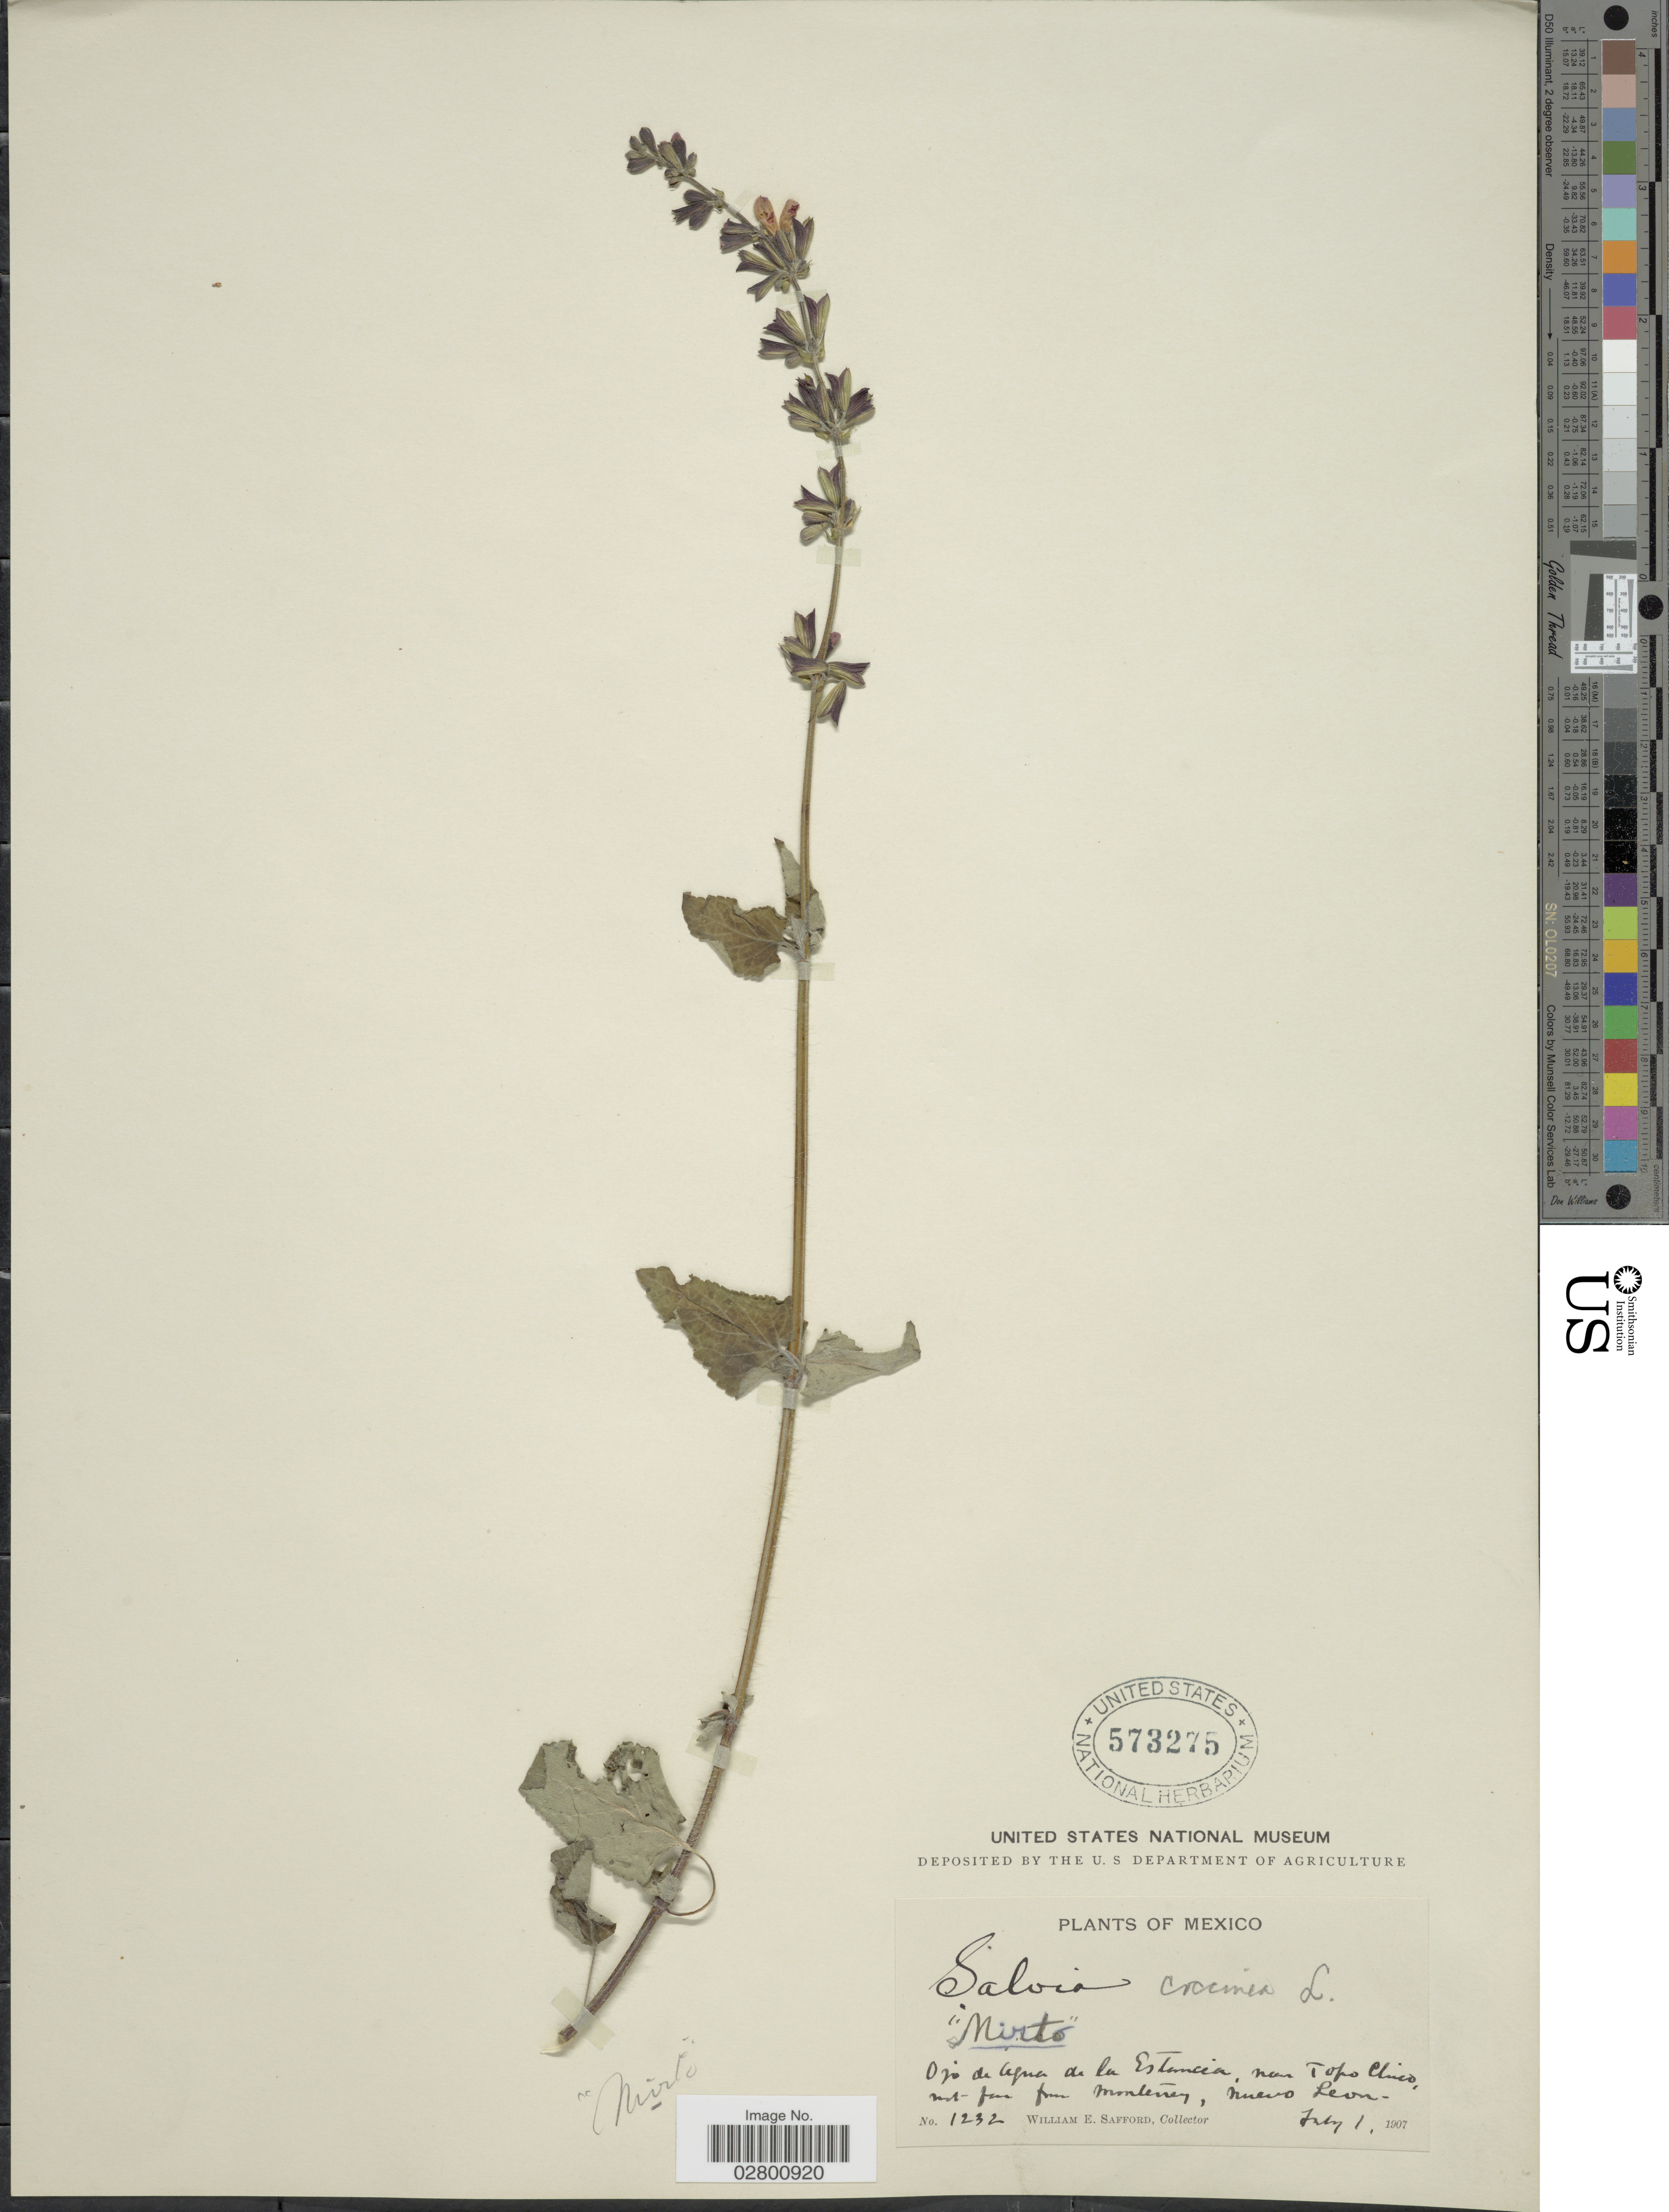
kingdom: Plantae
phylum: Tracheophyta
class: Magnoliopsida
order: Lamiales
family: Lamiaceae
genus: Salvia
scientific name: Salvia coccinea 'Naples Lavender'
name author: L. f. ex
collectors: W. E. Safford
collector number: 1232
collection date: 1907-07-01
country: Mexico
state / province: Nuevo León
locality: Ojo de aqua de la Estancia, near Topo Chico, mt far from Monterrey.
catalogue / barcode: US 573275